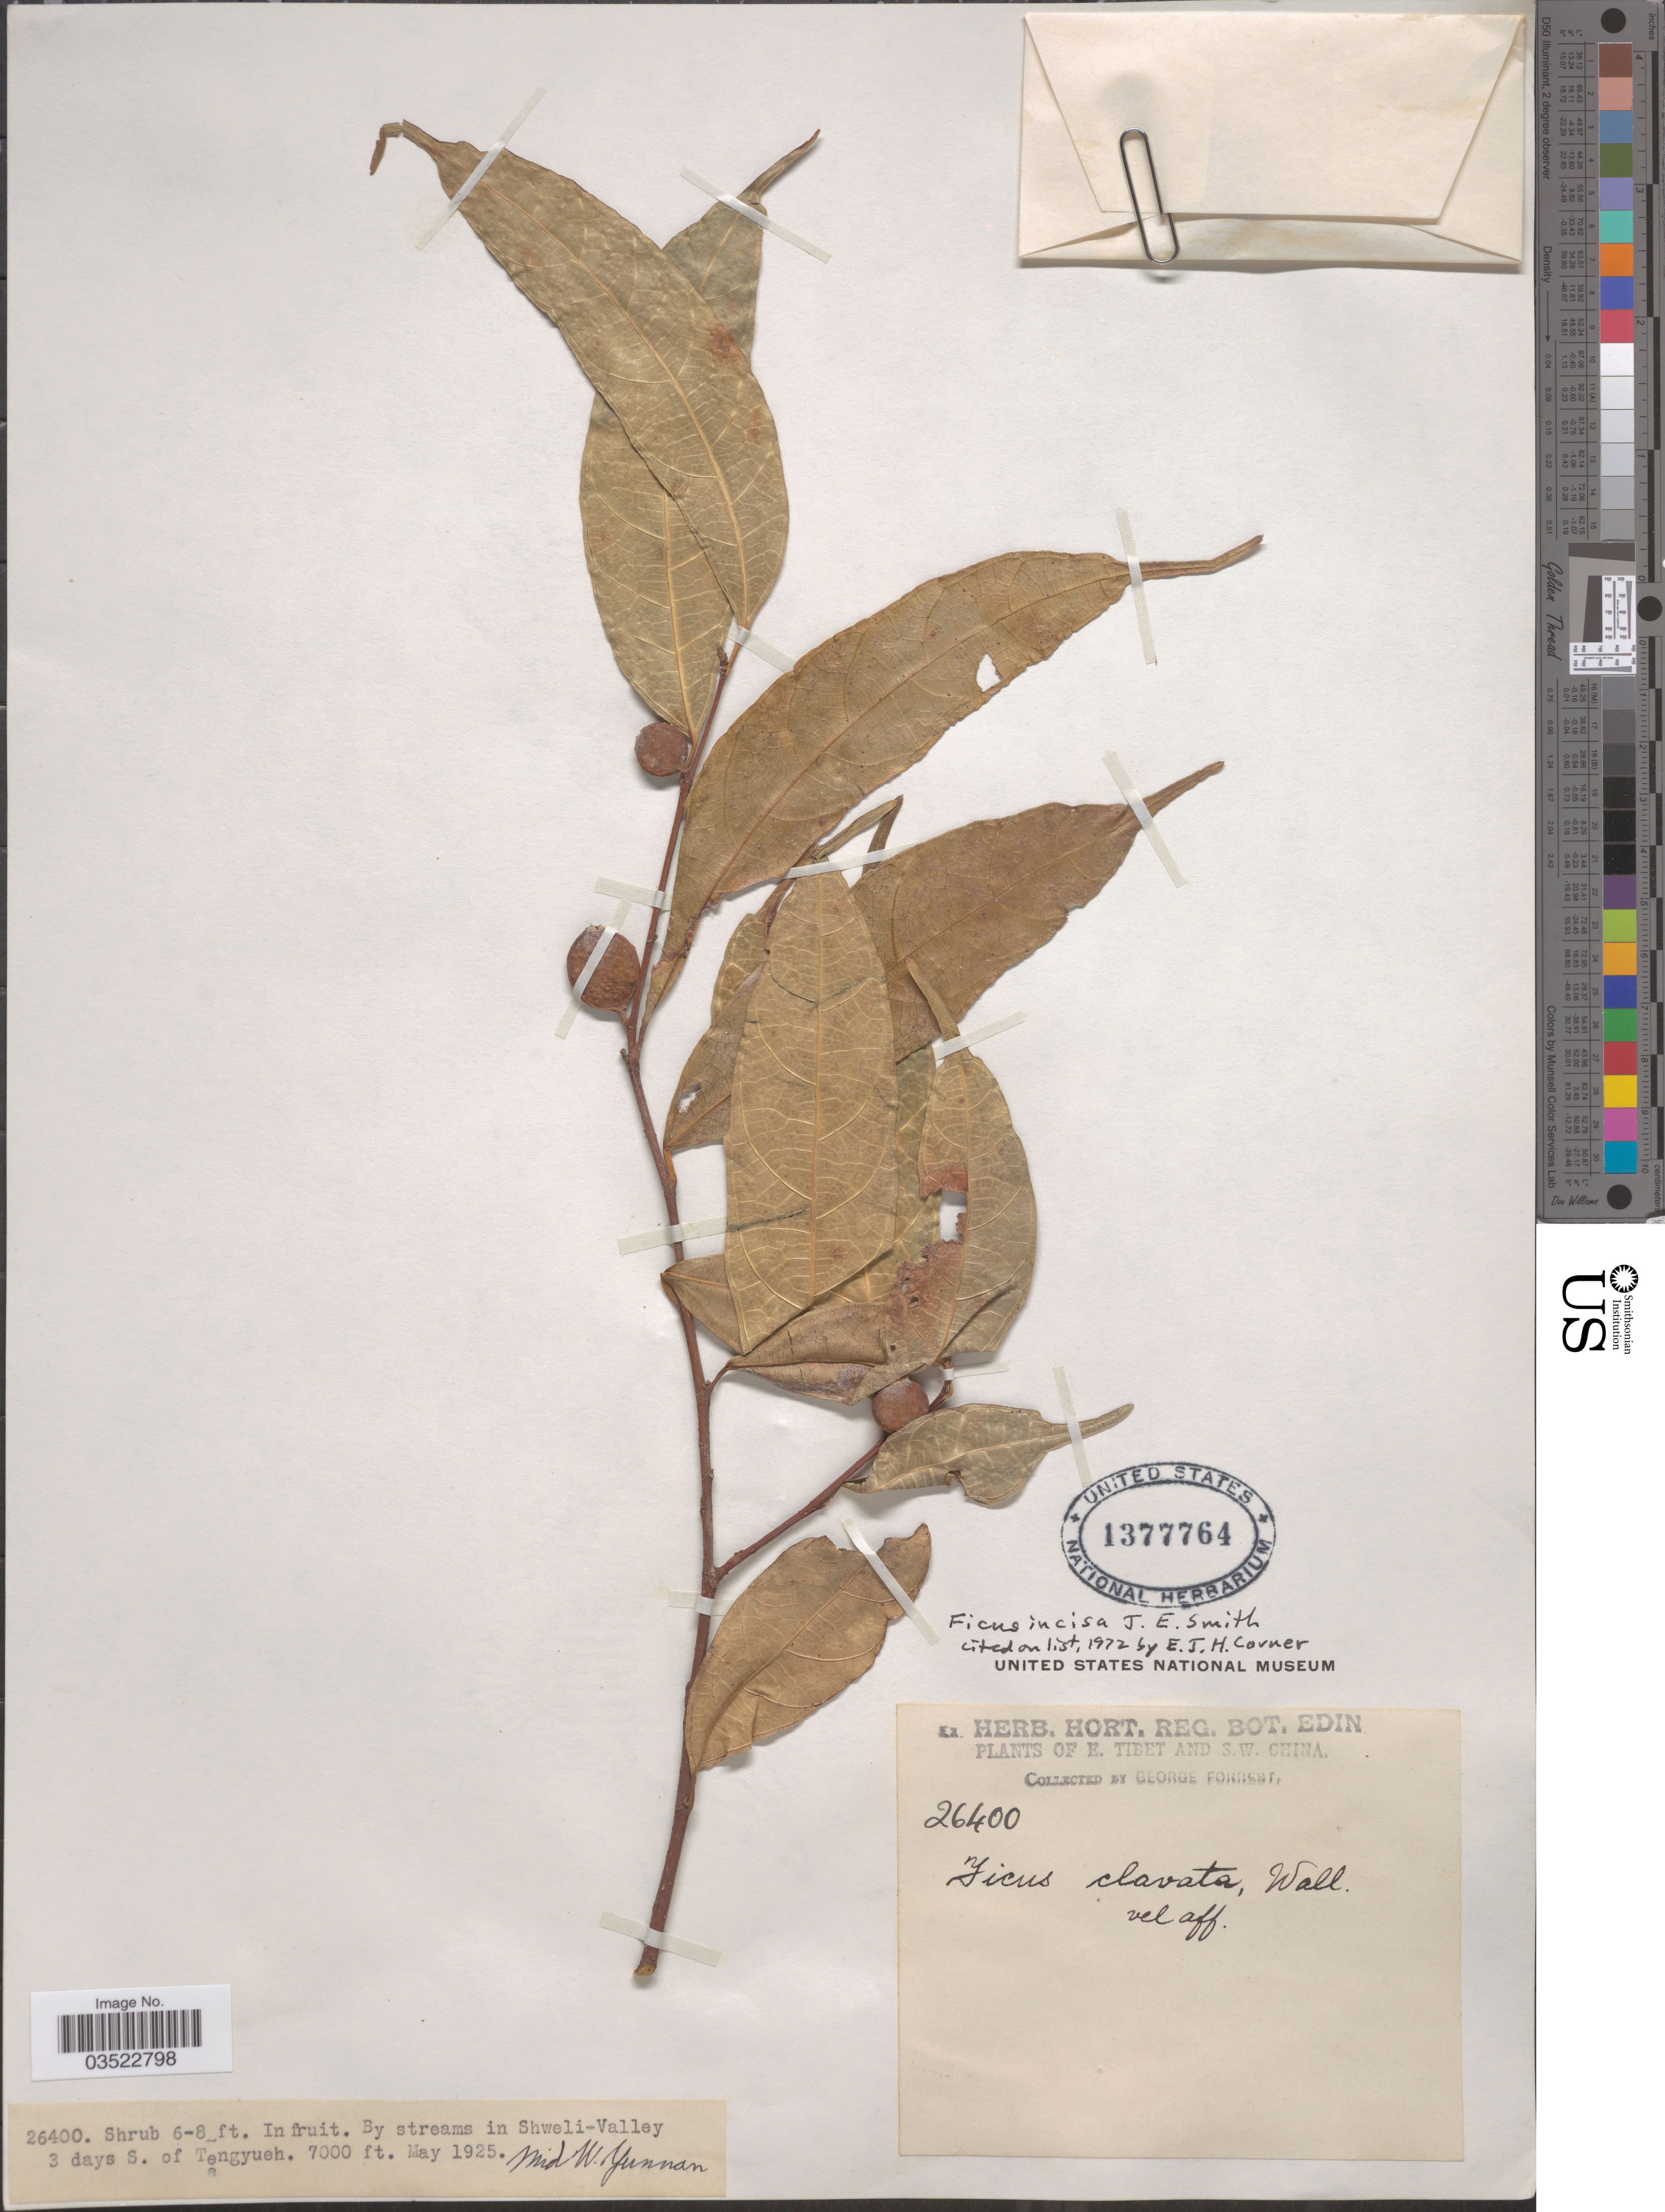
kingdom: Plantae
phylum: Tracheophyta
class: Magnoliopsida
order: Rosales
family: Moraceae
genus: Ficus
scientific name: Ficus subincisa var. subincisa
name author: Buch.-Ham. ex Sm.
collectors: G. Forrest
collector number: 26400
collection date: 1925-05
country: China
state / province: Xizang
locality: E. Tibet and S.W. China. by stream in Shweli-Valley. 3 days S. of Tengyueh.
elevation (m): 2134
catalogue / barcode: US 1377764